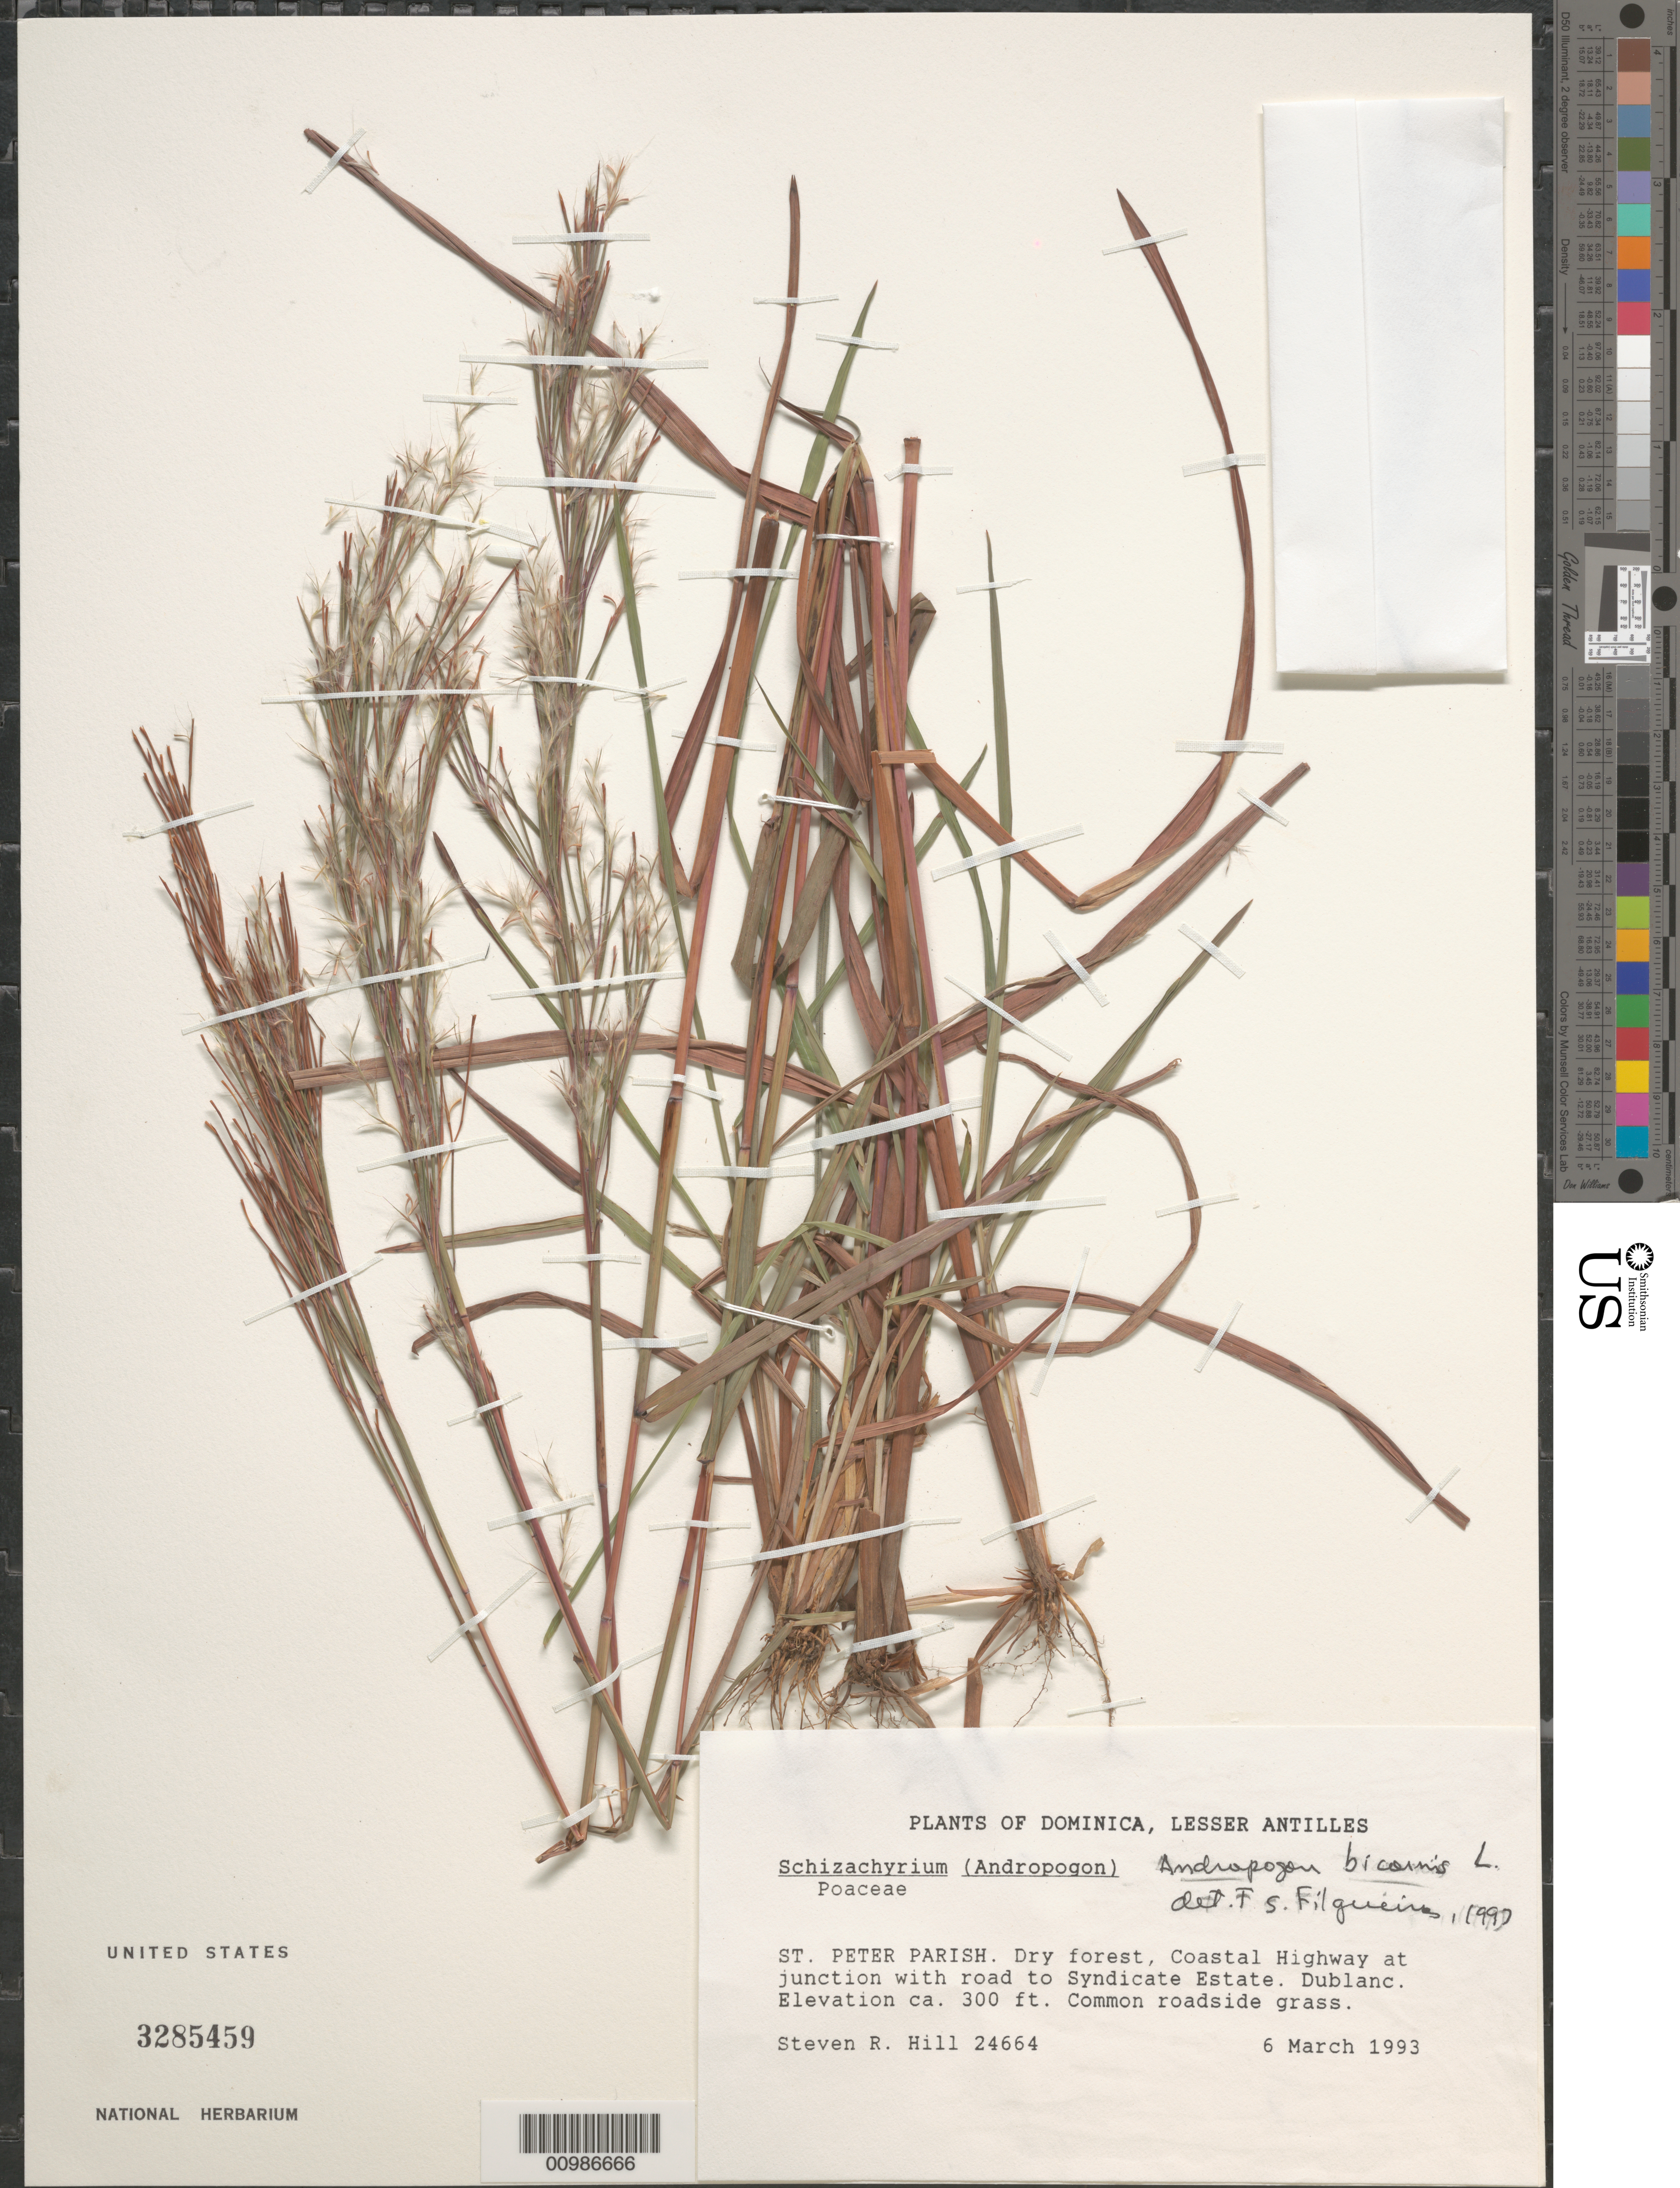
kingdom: Plantae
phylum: Tracheophyta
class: Liliopsida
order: Poales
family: Poaceae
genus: Andropogon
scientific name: Andropogon bicornis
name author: L.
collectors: S. R. Hill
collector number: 24664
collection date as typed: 06 Mar 1993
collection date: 1993-03-06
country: Dominica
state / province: St. Peter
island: Dominica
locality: city: Dublanc, coastal highway at junction with road to Syndicate Estate.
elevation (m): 91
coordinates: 0 N, 0 E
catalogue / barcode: US 3285459